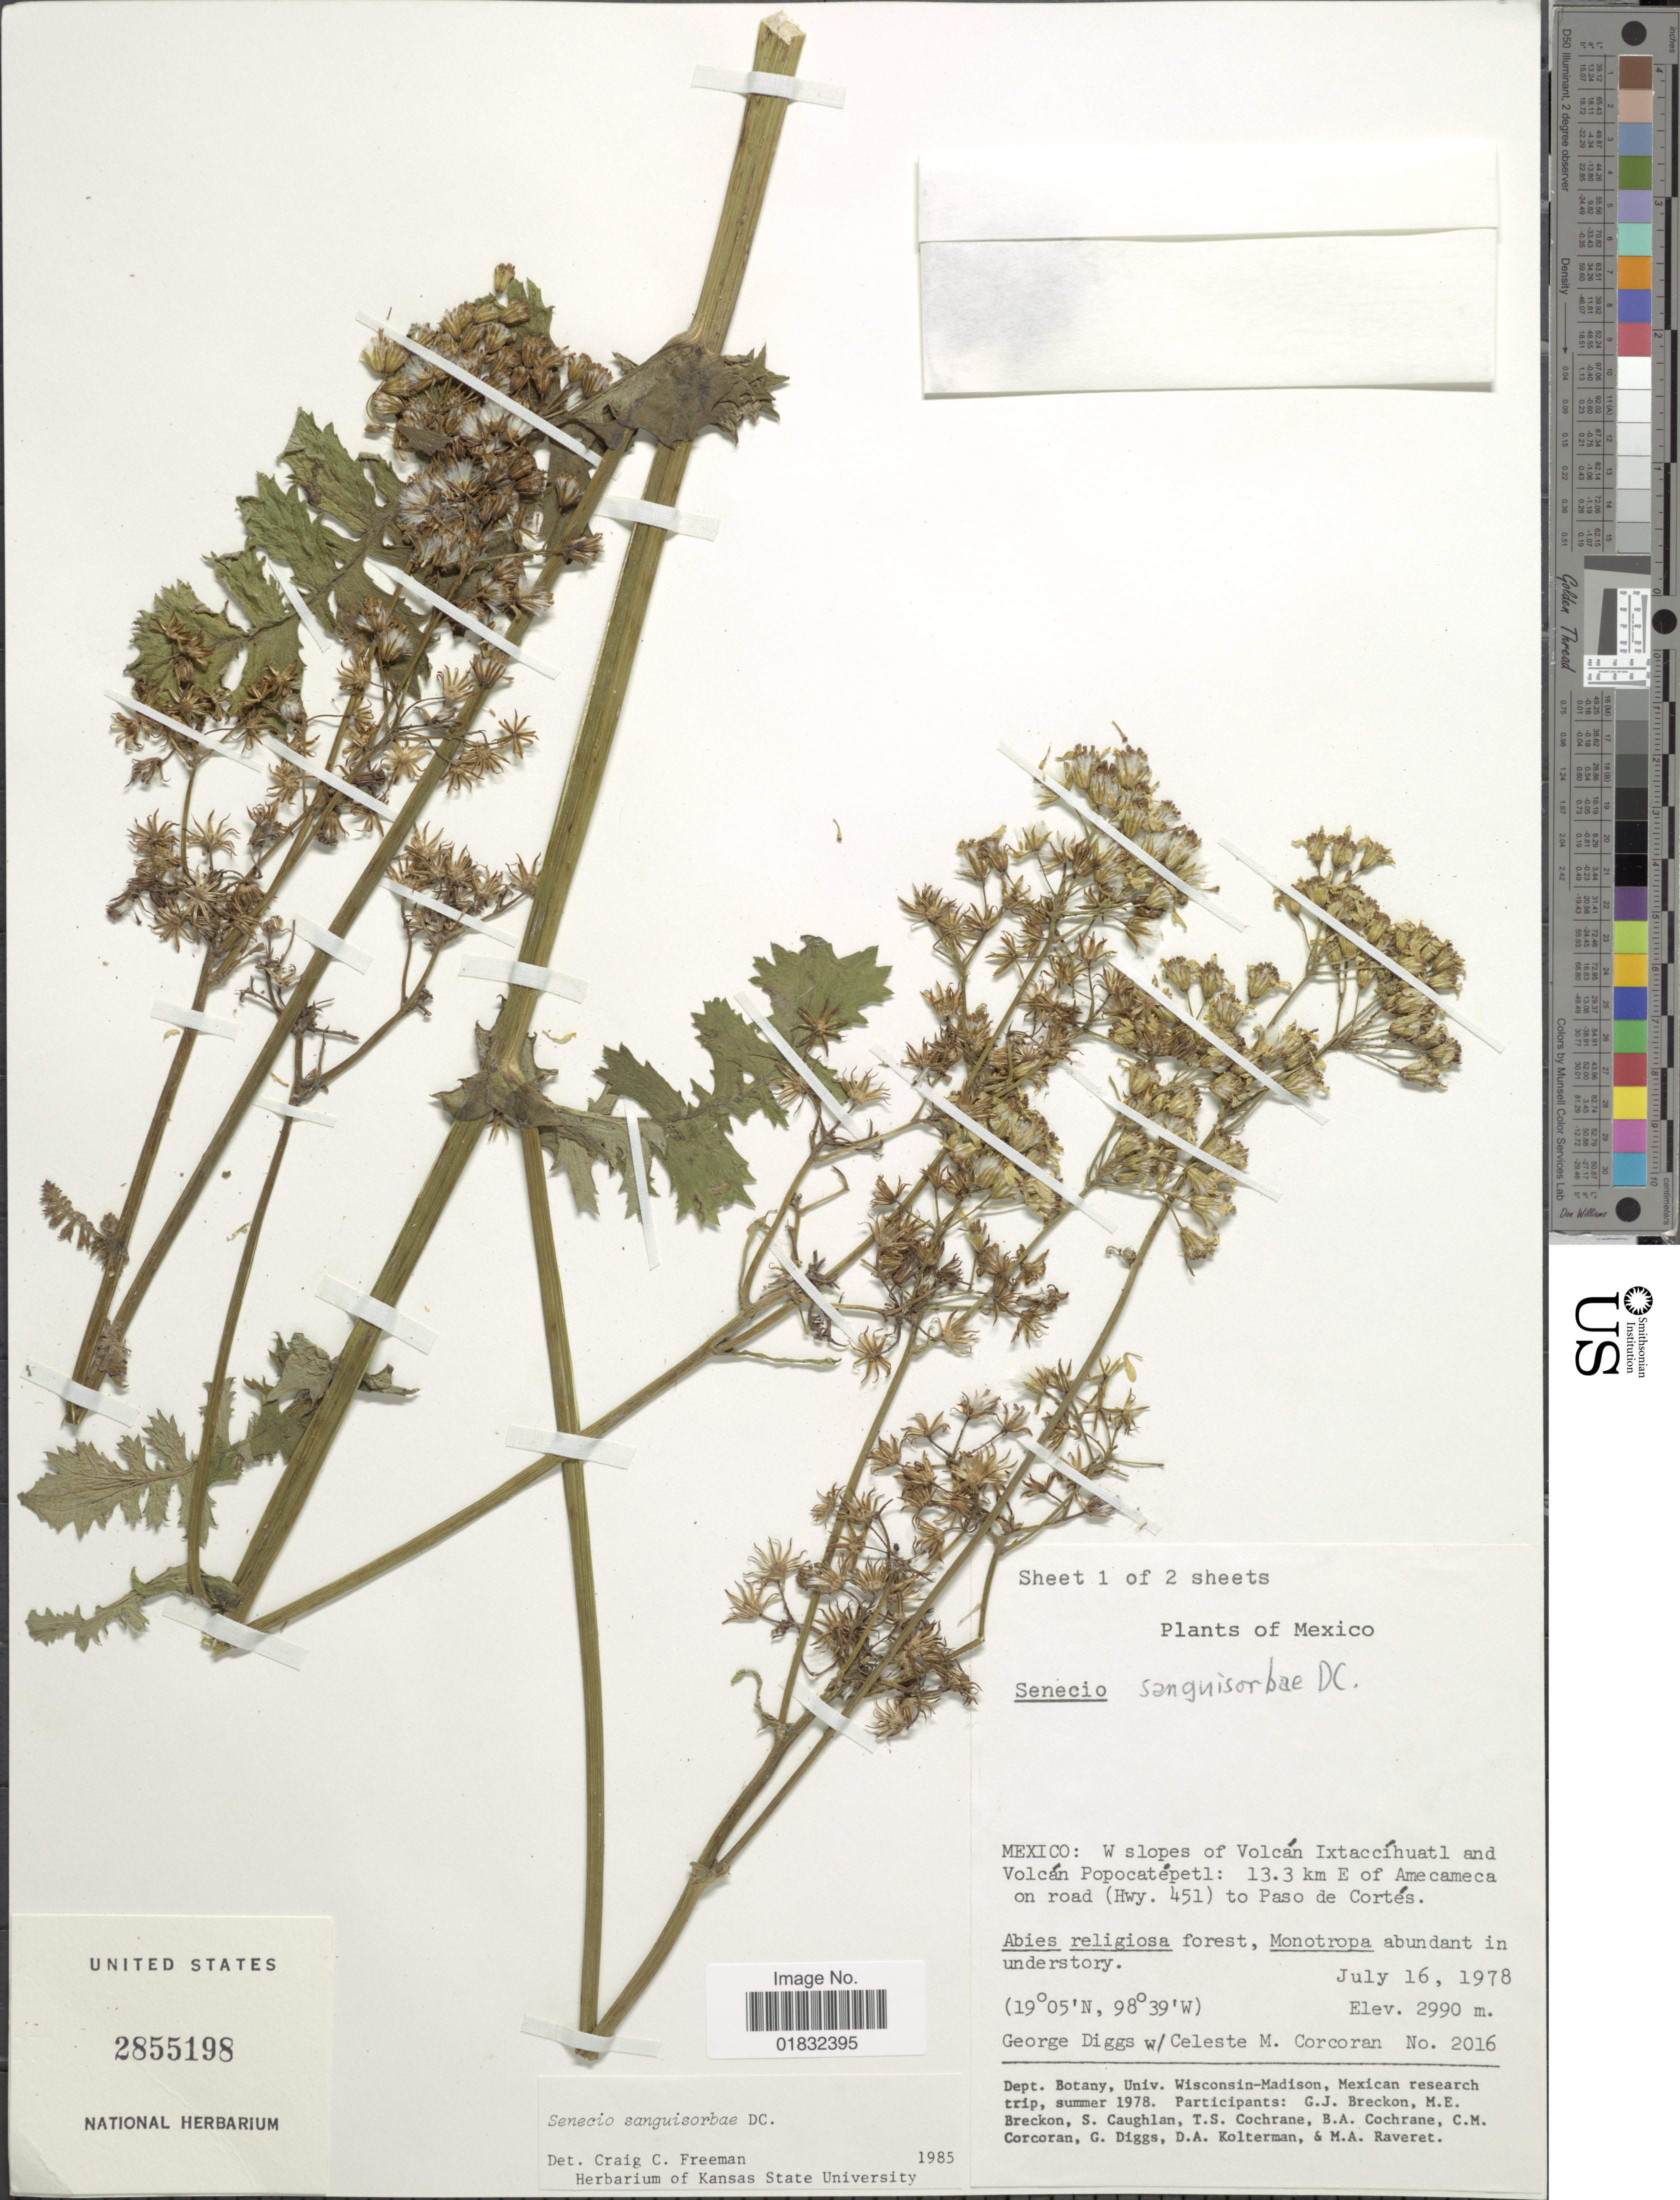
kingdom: Plantae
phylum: Tracheophyta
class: Magnoliopsida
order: Asterales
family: Asteraceae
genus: Packera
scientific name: Packera sanguisorbae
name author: (DC.) C. Jeffrey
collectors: G. Diggs & C. Corcoran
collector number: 2016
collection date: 1978-07-16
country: Mexico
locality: W slopes of Volcán Ixtaccíhuatl and Volc'n Popocatépetl: 13.3 km E of Amecameca on road (Hwy. 451) to Paso de Cortés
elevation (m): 2990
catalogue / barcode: US 2855198